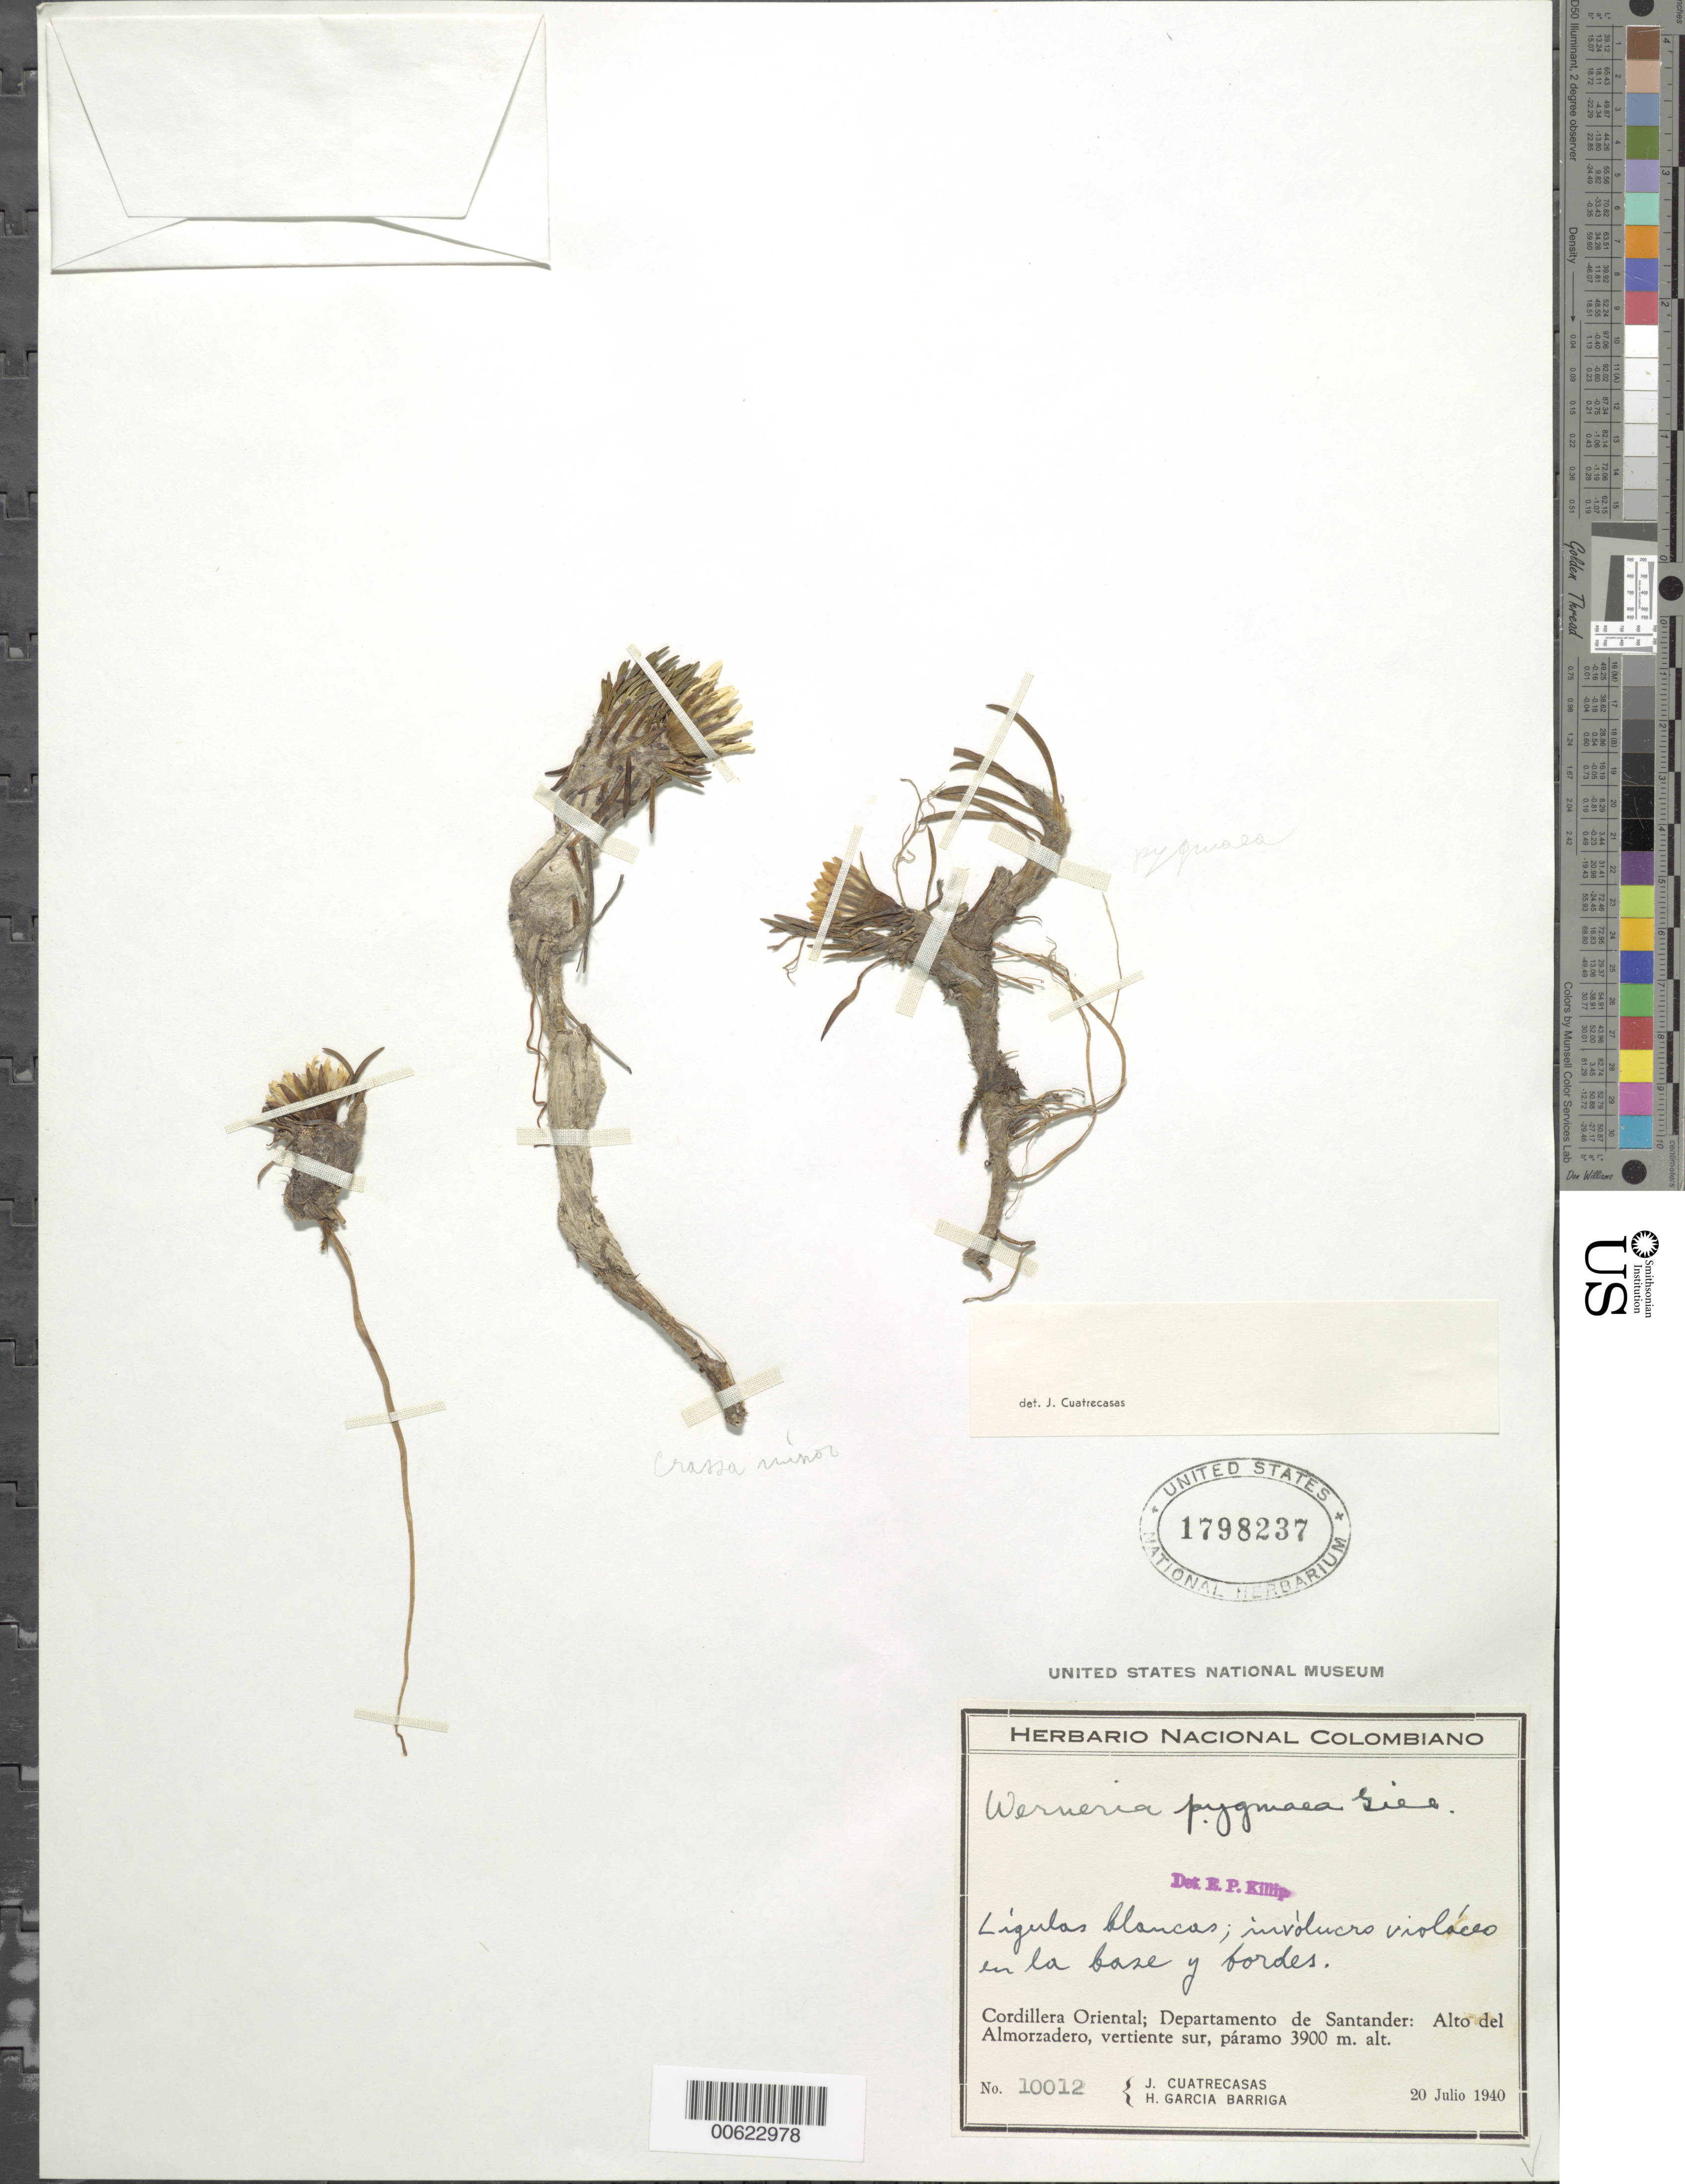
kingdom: Plantae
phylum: Tracheophyta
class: Magnoliopsida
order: Asterales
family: Asteraceae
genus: Werneria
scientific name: Werneria pygmaea complex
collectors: J. Cuatrecasas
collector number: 10012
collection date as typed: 20-Jul-40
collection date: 1940-07-20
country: Colombia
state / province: Santander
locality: Alto del Almorzadero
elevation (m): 3900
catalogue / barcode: US 1798237